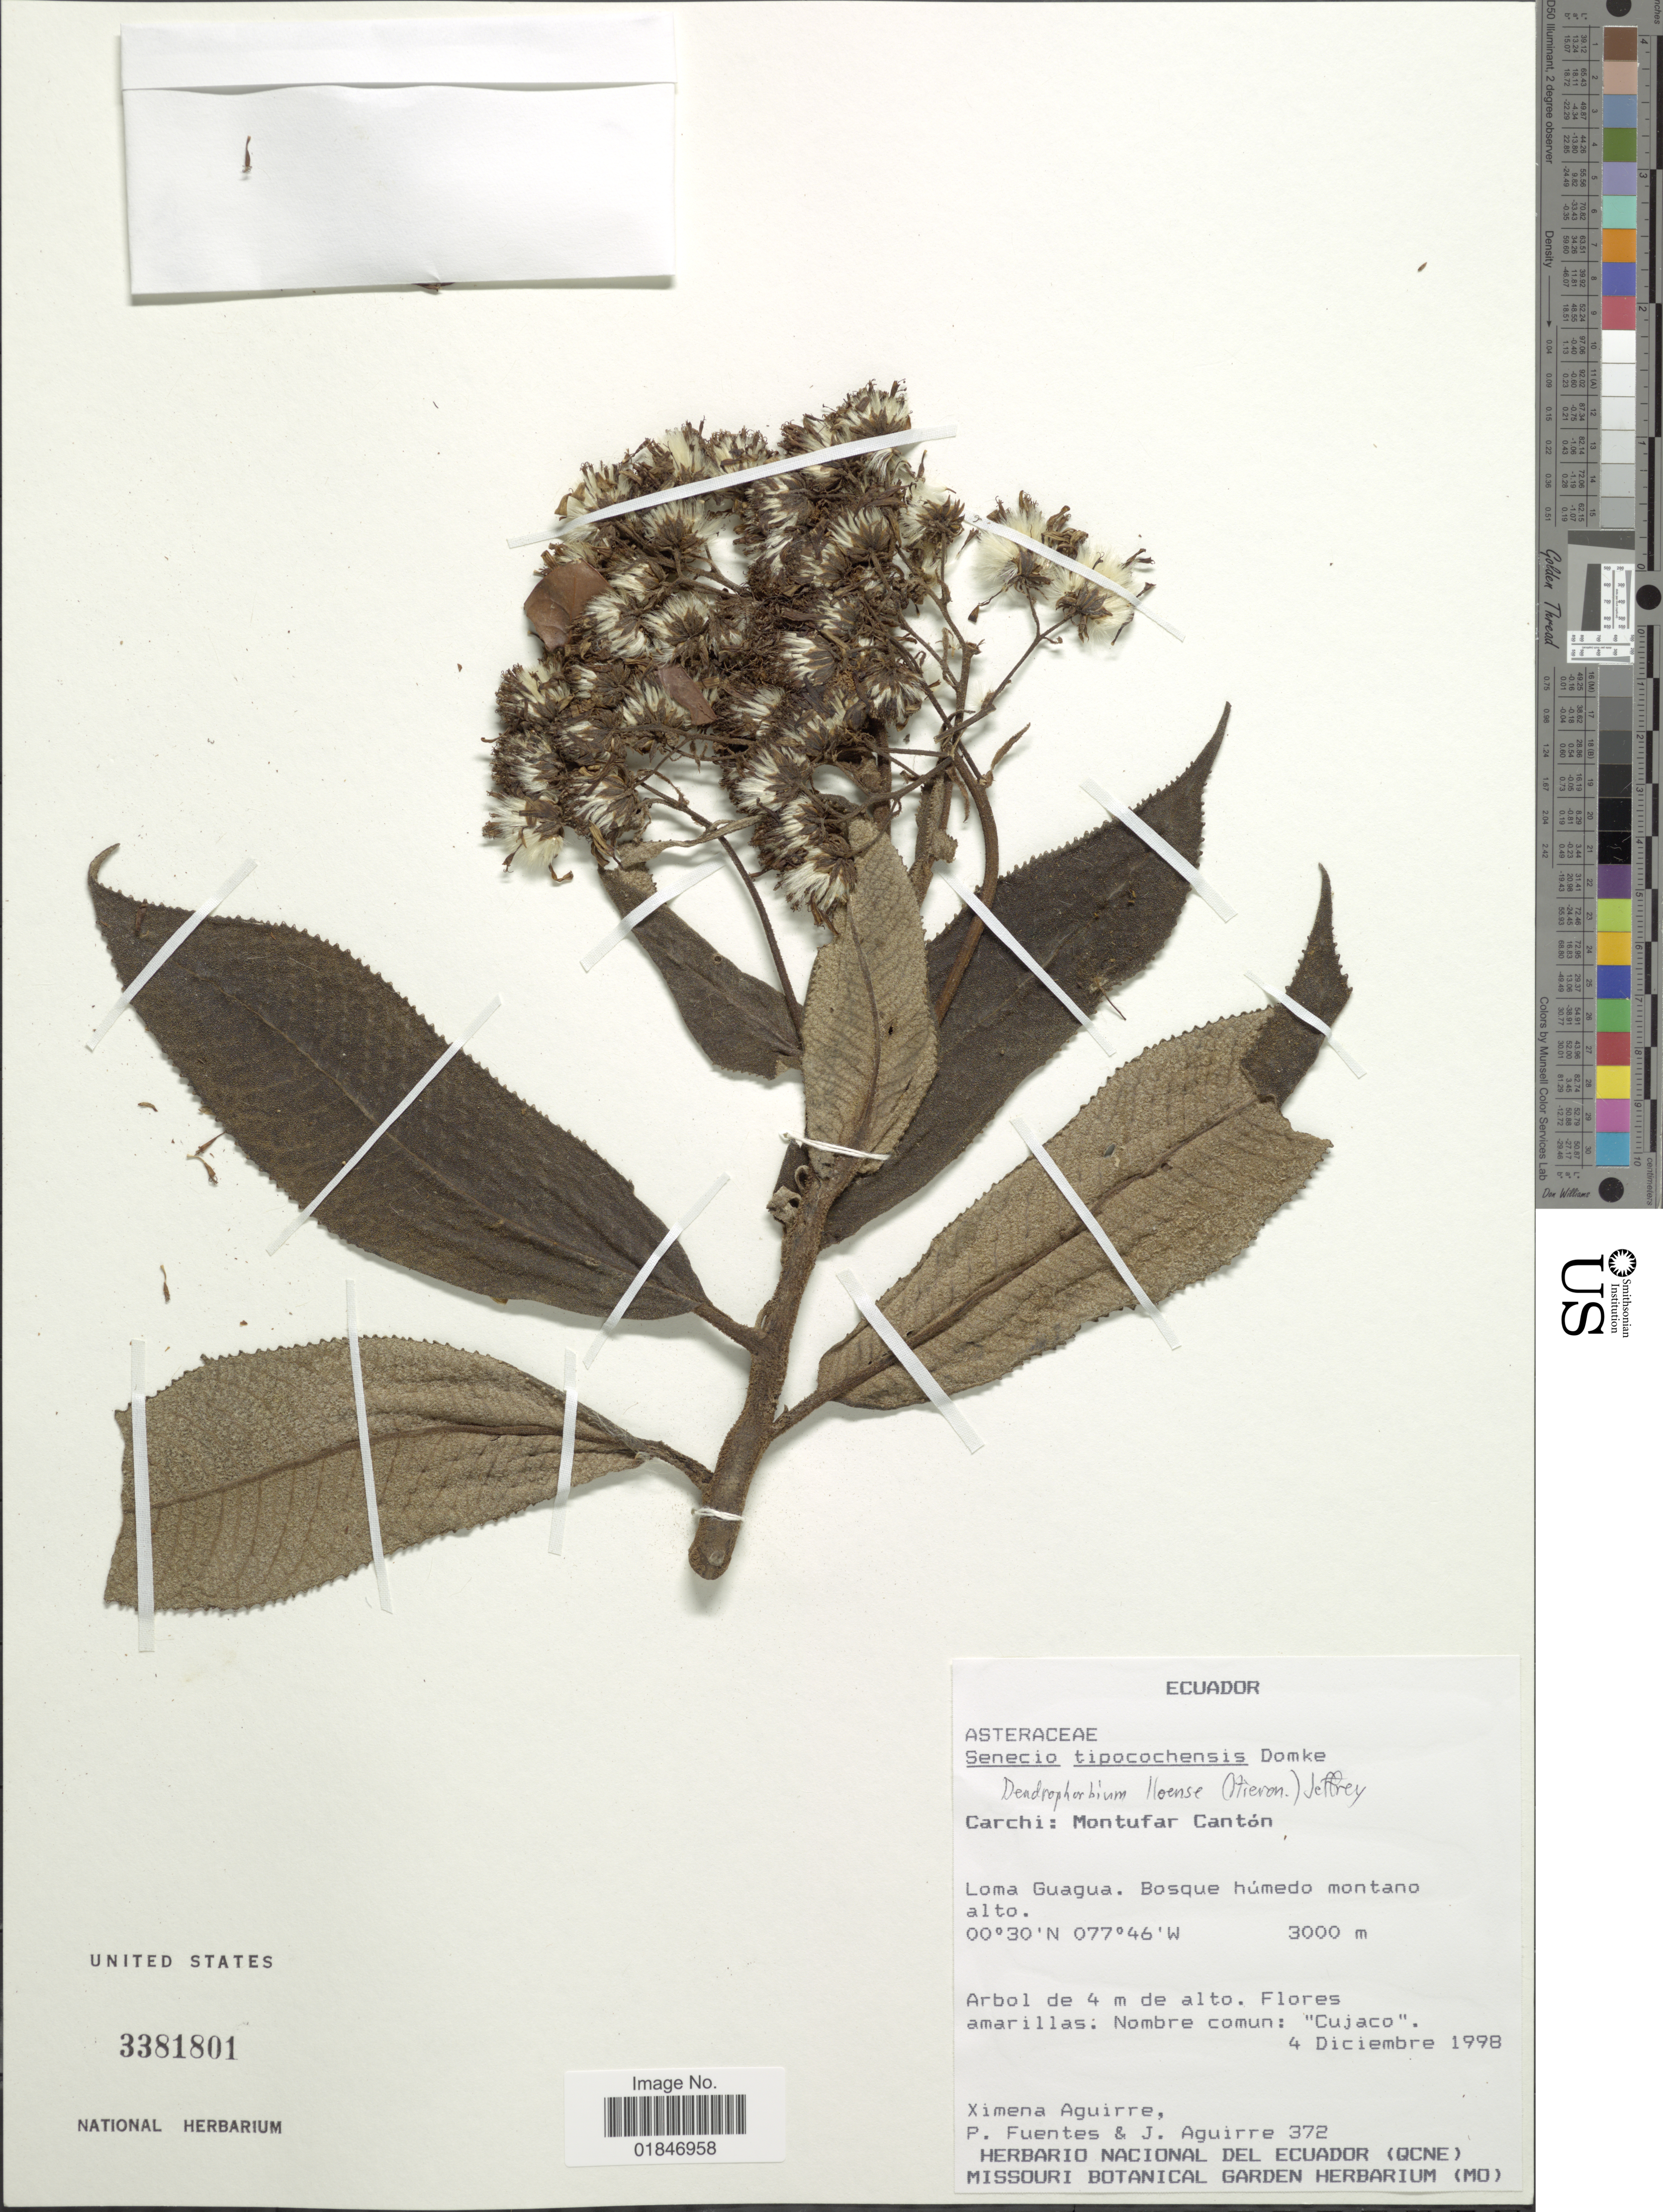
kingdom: Plantae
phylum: Tracheophyta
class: Magnoliopsida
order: Asterales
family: Asteraceae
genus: Dendrophorbium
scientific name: Dendrophorbium iloense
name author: (Hieron.) C. Jeffrey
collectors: X. Aguirre, P. Fuentes & J. Aguirre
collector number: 372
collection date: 1998-12-04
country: Ecuador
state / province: Carchi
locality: Carchi: Montufar Canton.Loma Guagua. Bosque humedo montano alto.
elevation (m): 3000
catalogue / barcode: US 3381801